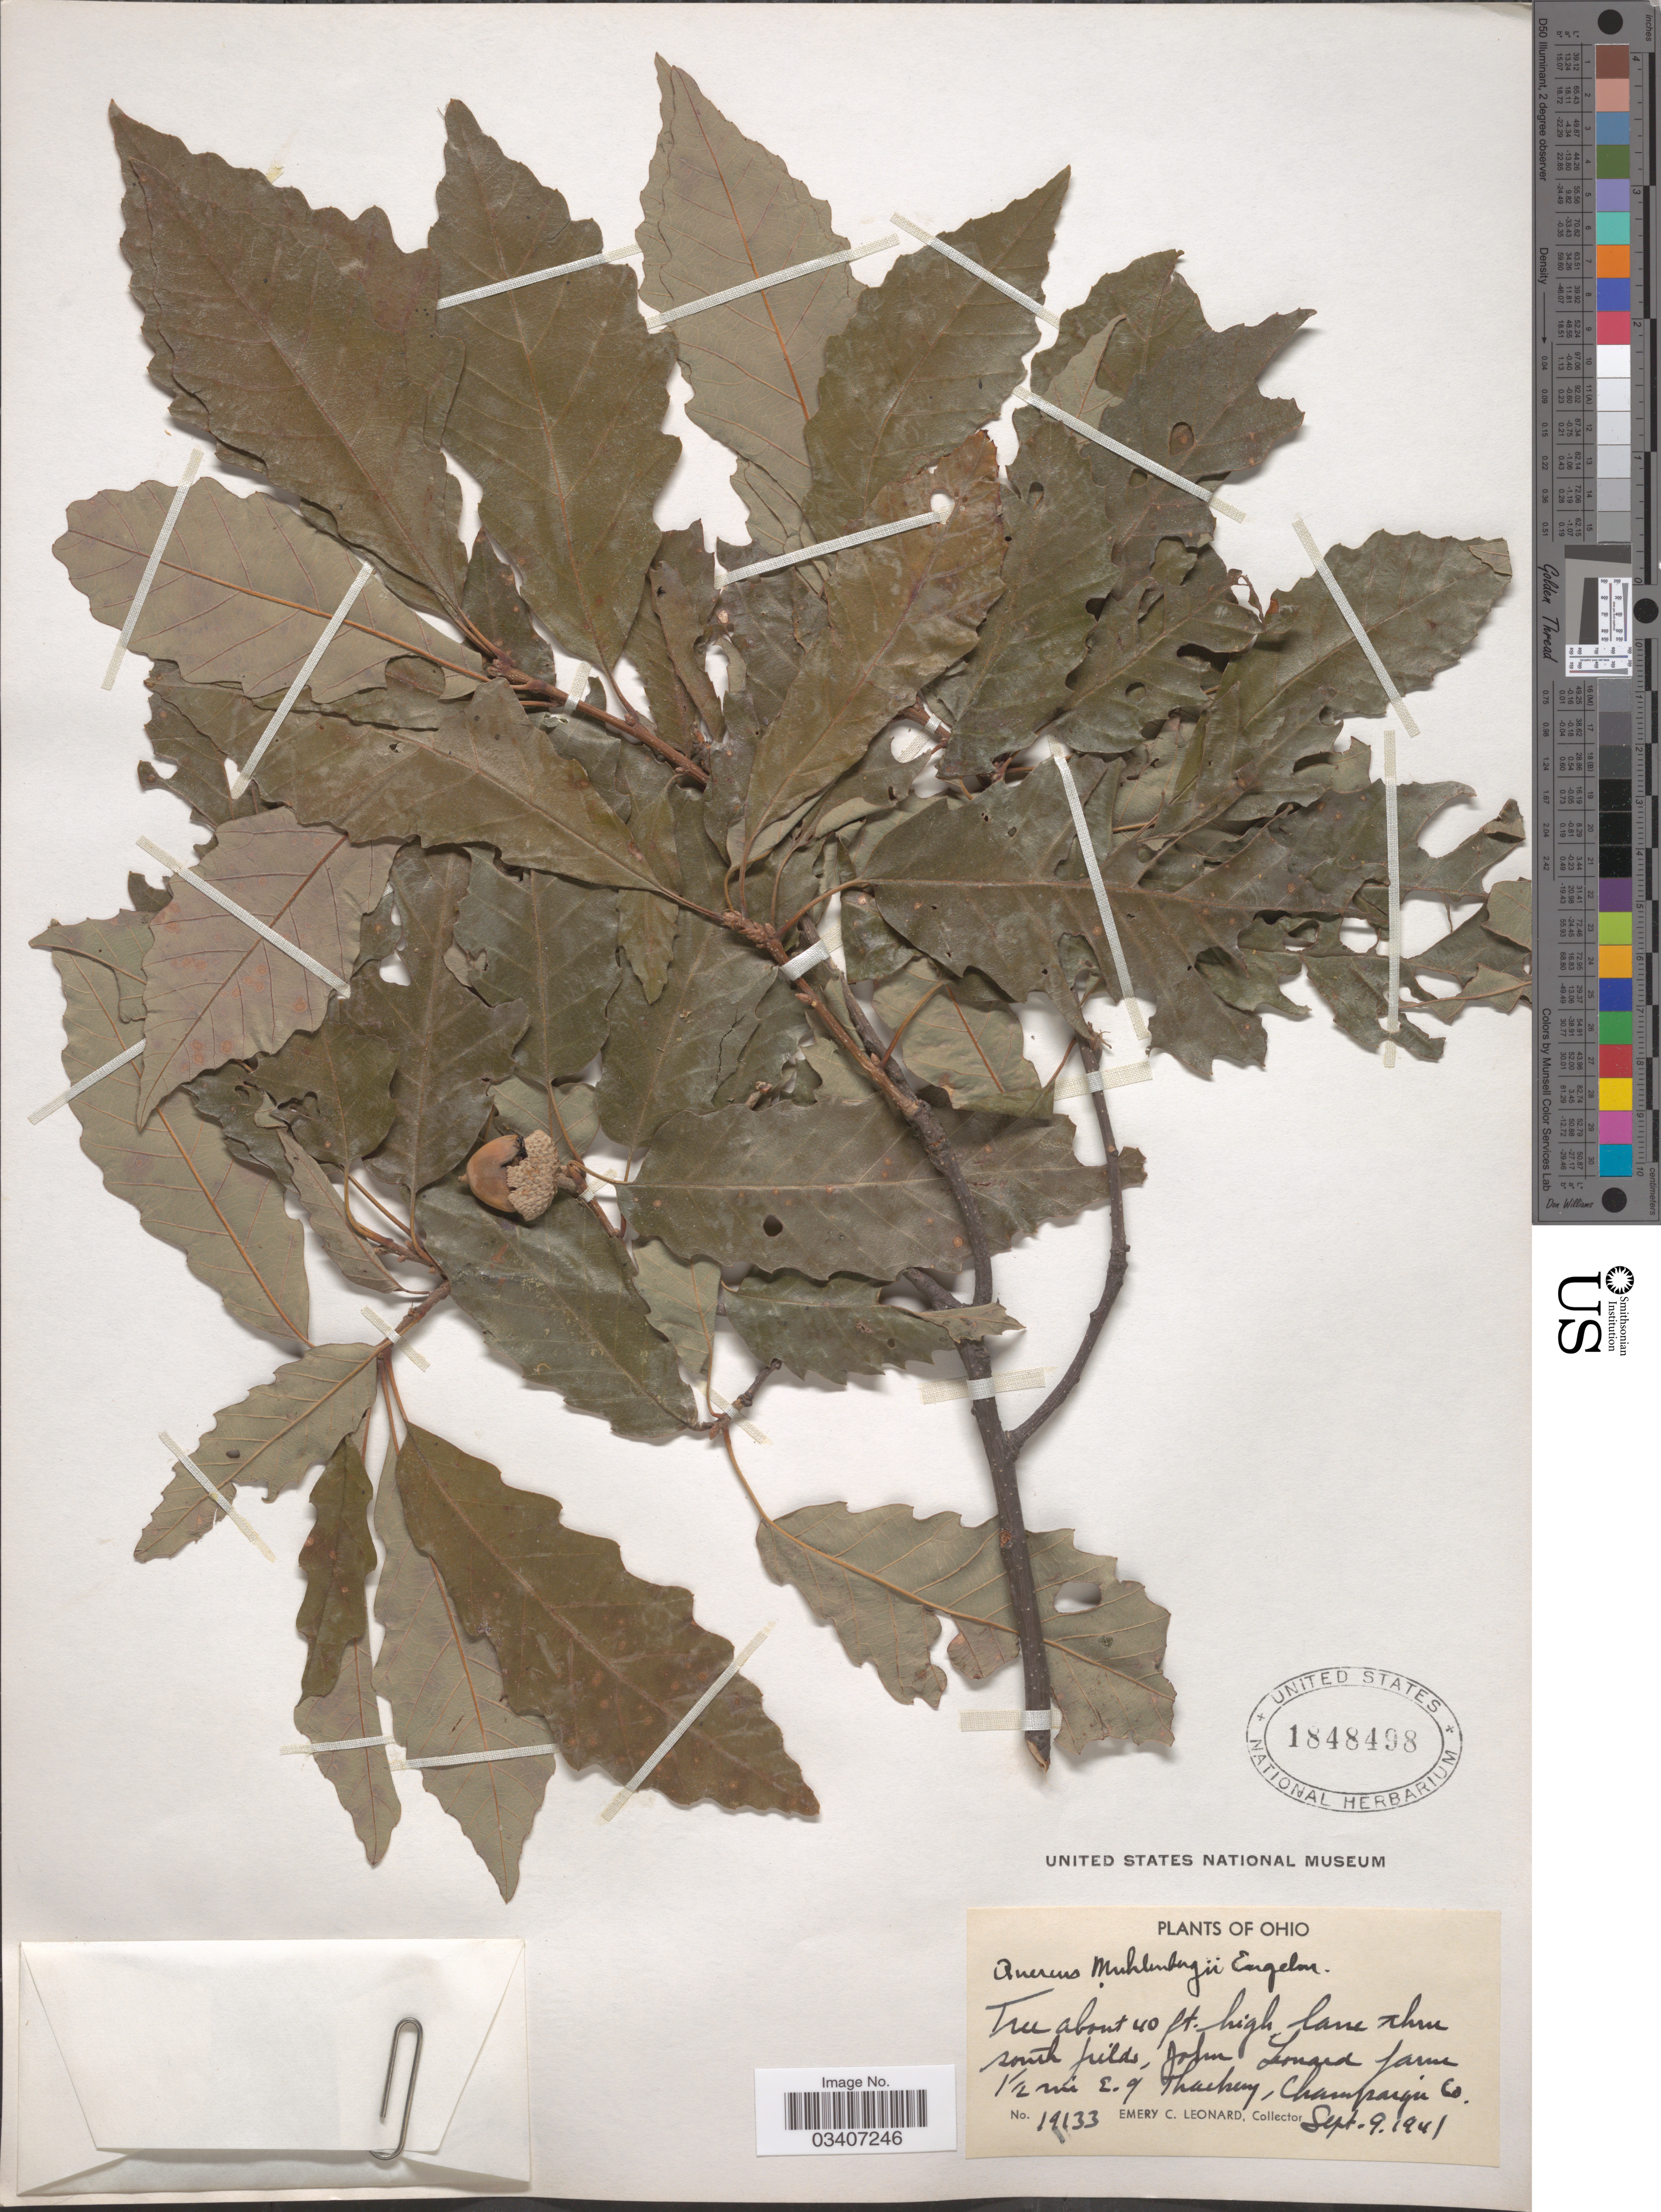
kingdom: Plantae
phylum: Tracheophyta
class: Magnoliopsida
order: Fagales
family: Fagaceae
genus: Quercus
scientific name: Quercus muehlenbergii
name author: Engelm.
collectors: E. C. Leonard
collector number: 19133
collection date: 1941-09-09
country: United States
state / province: Ohio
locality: South fields, John Leonard farm 1½ mi E. of Thackery, Champaign Co.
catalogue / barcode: US 1848498